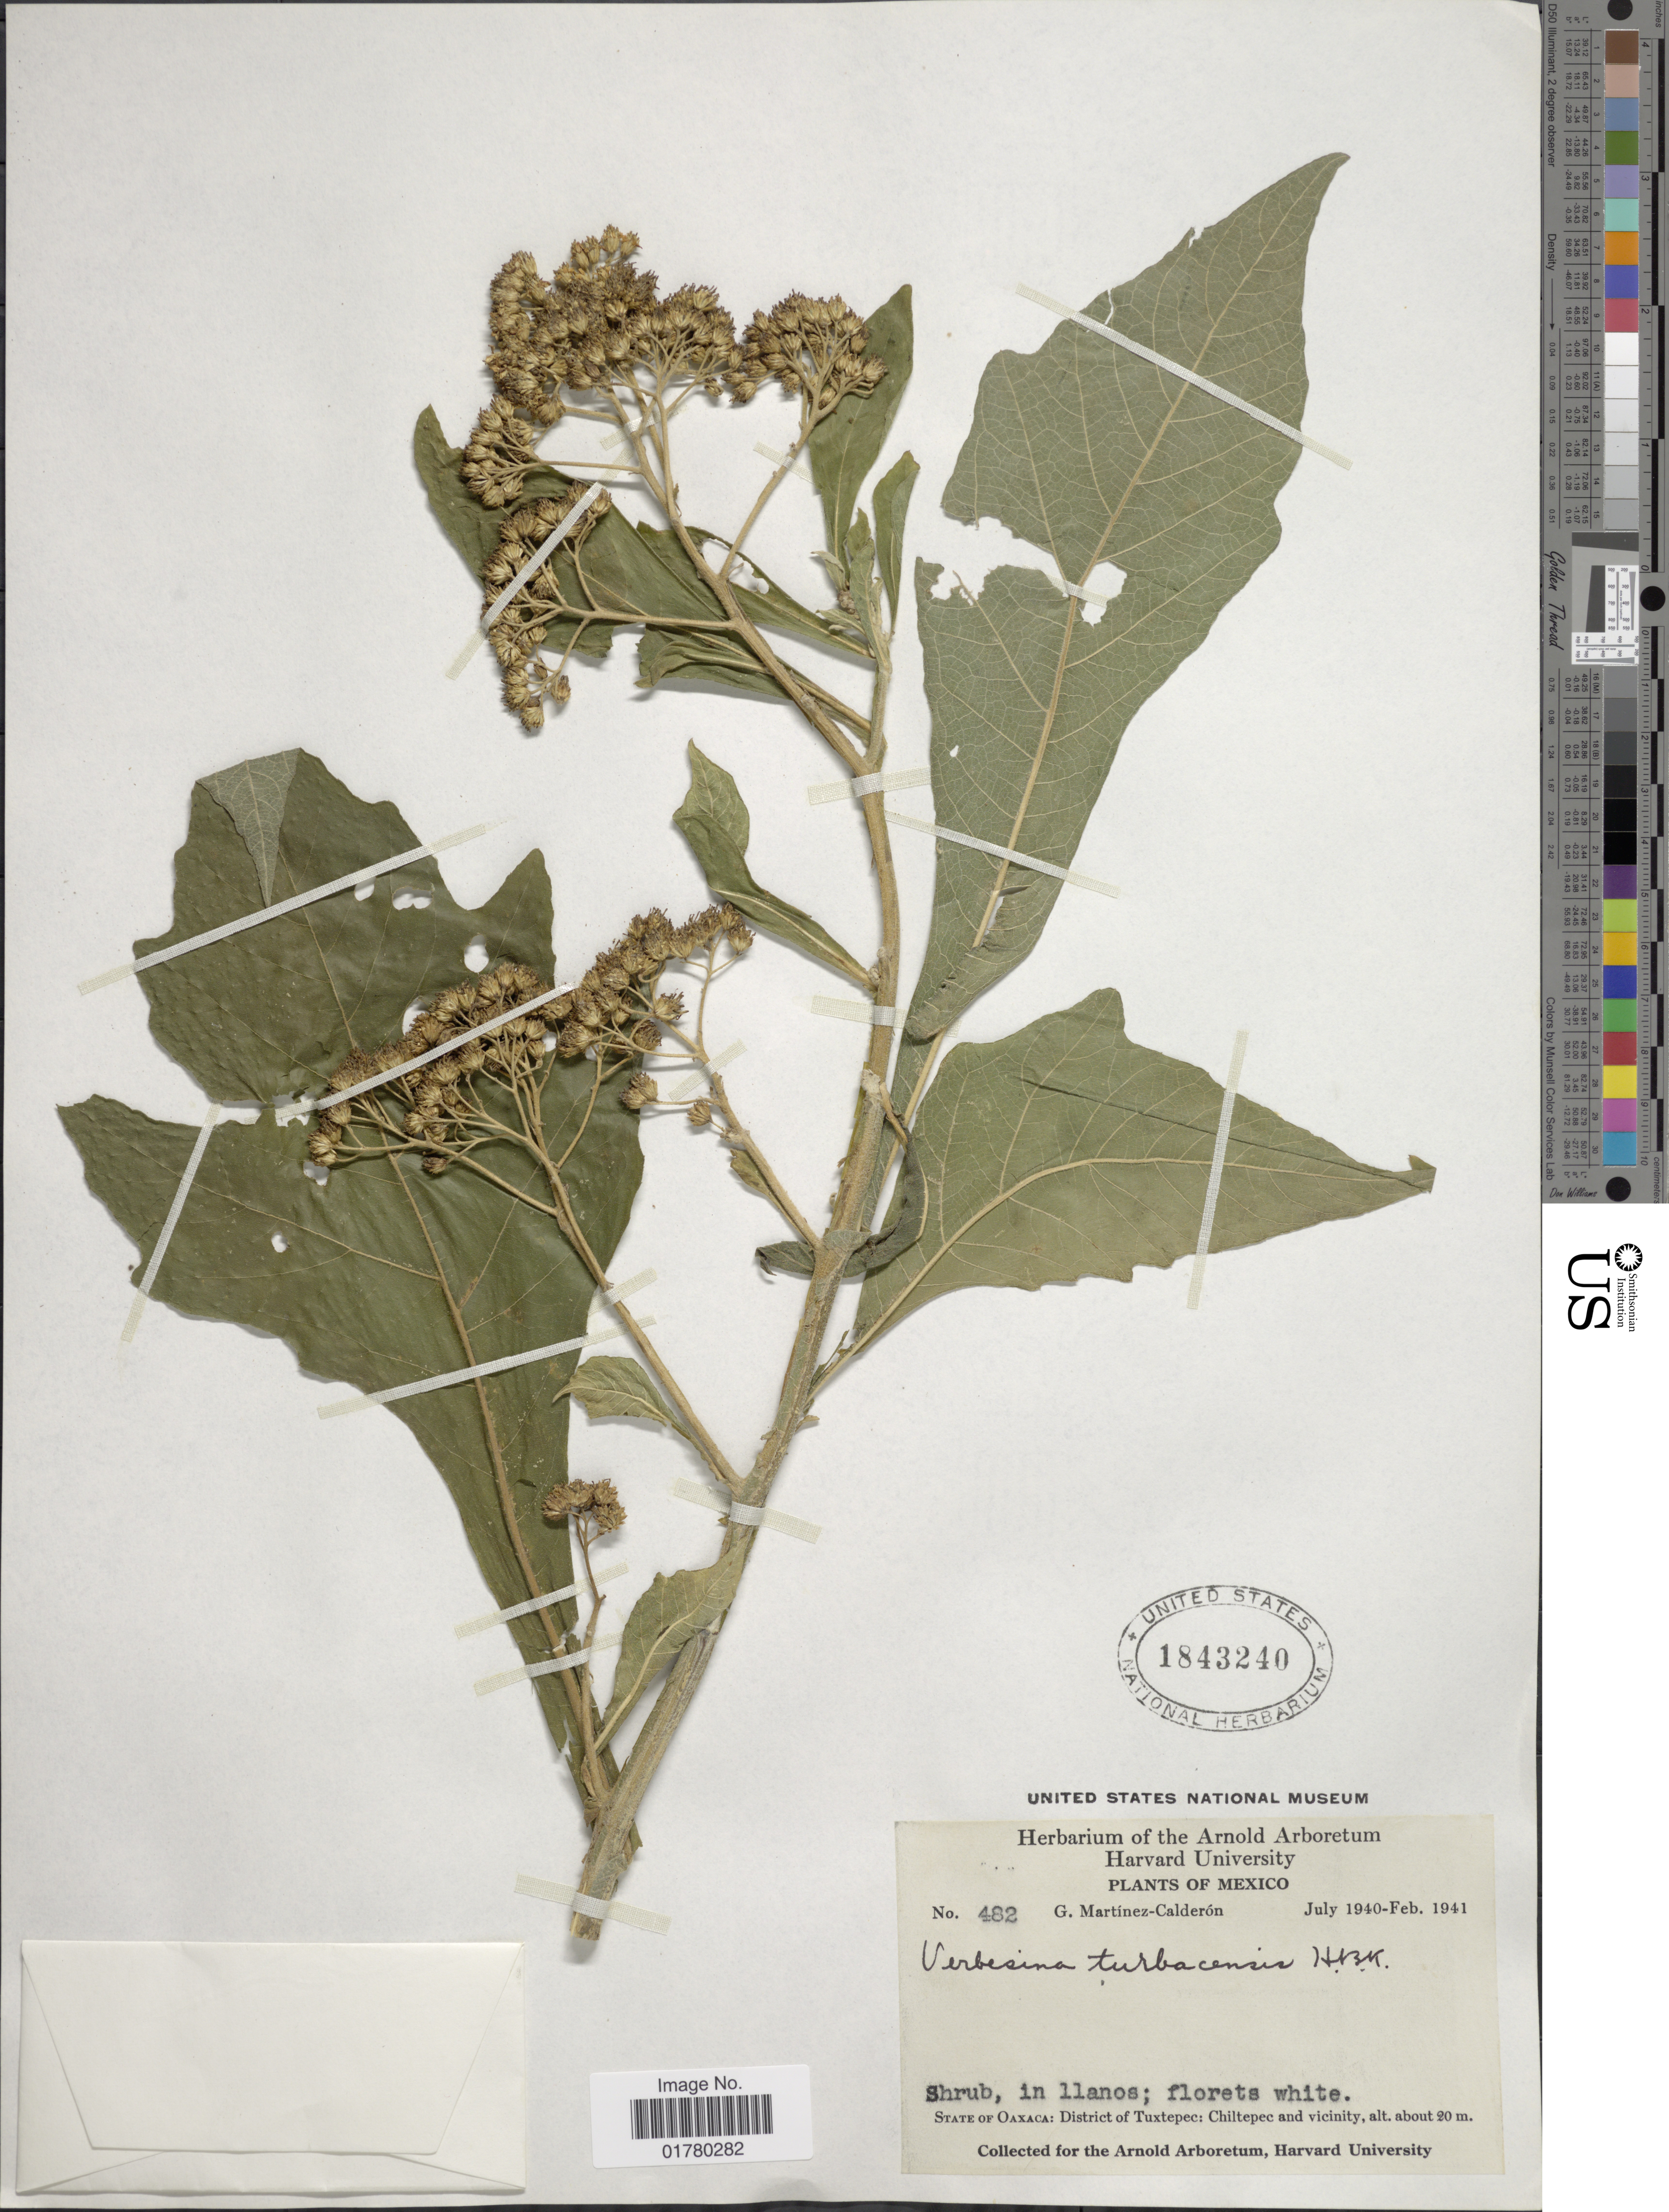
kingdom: Plantae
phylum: Tracheophyta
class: Magnoliopsida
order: Asterales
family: Asteraceae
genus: Verbesina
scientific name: Verbesina turbacensis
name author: Kunth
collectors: G. Martínez Calderón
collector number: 482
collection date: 1940-07/1941-02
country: Mexico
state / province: Oaxaca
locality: District of Tuxtepec: Chiltepec and vicinity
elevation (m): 20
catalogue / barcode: US 1843240